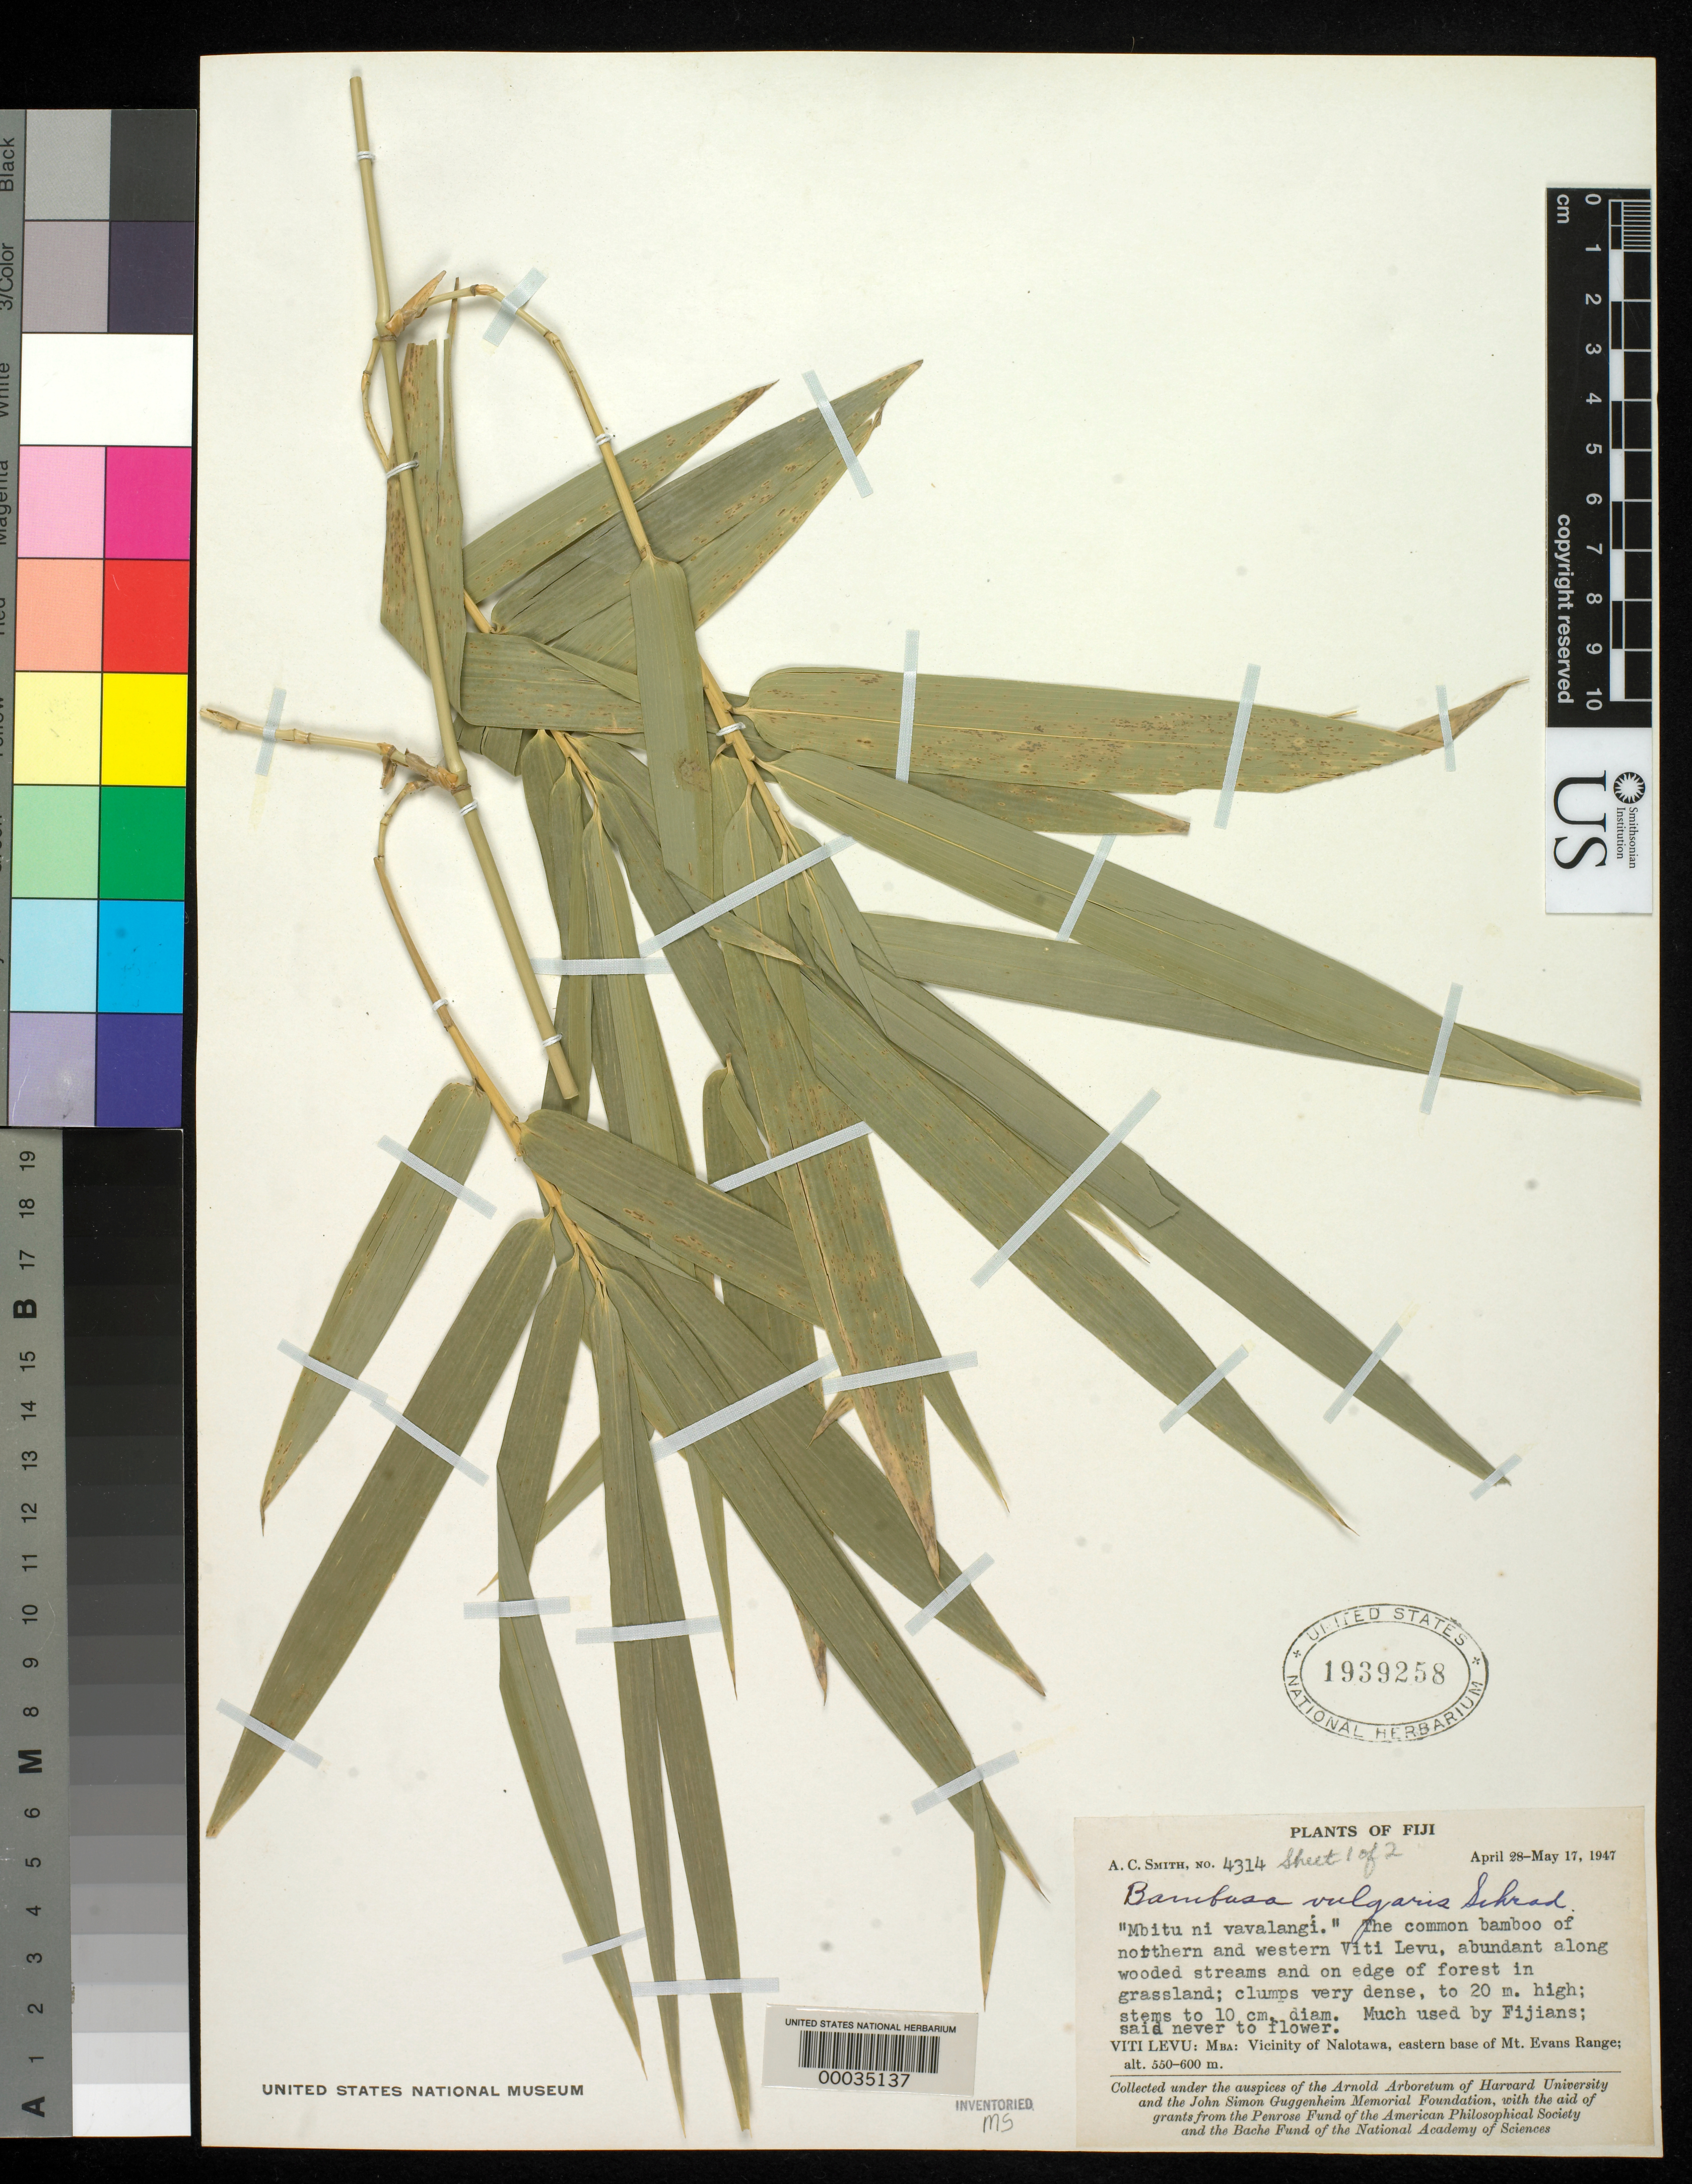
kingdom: Plantae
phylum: Tracheophyta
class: Liliopsida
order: Poales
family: Poaceae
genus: Bambusa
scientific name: Bambusa vulgaris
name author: Schrad. ex J.C. Wendl.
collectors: A. C. Smith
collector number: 4314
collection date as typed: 28 Apr 1947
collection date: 1947-04-28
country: Fiji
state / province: Western Division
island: Viti Levu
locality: Mba Prov., nalotawa, mt. evans range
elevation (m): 550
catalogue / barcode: US 1939258